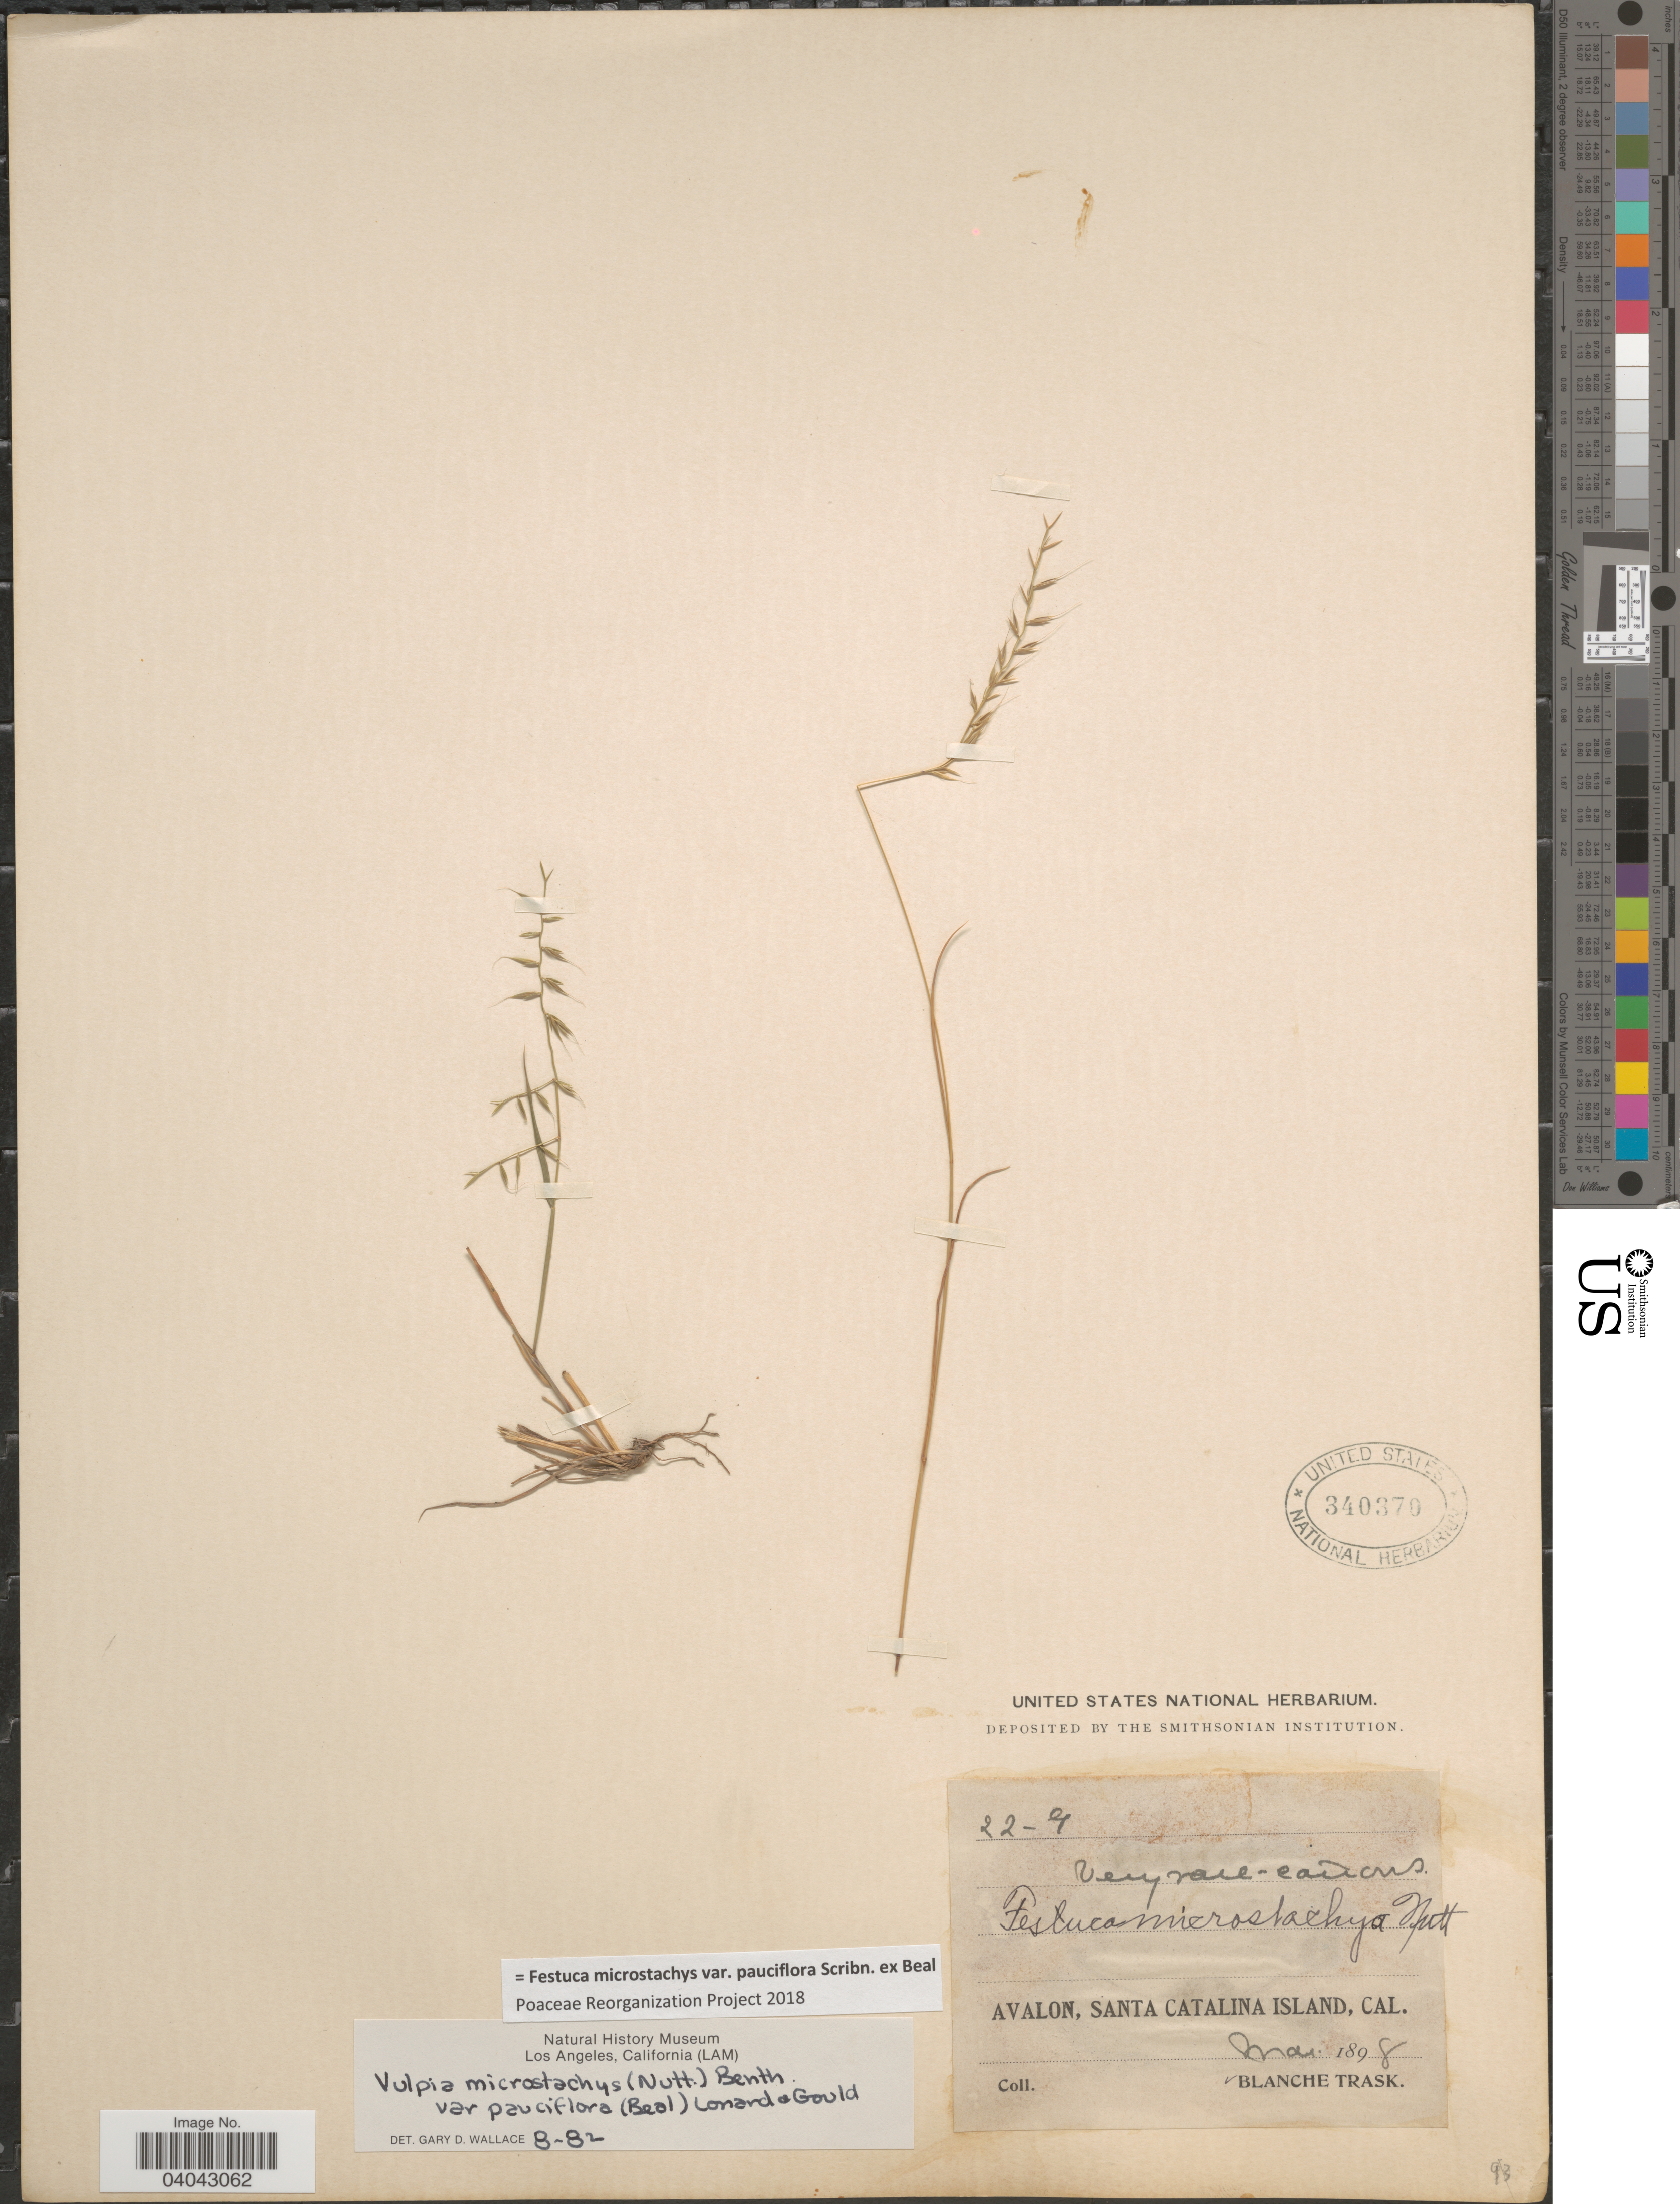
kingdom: Plantae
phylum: Tracheophyta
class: Liliopsida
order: Poales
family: Poaceae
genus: Festuca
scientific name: Festuca microstachys var. pauciflora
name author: Scribn. ex W.J. Beal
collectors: B. Trask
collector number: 22-9*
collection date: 1898-05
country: United States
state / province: California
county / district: Los Angeles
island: Santa Catalina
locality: Avalon, Santa Catalina Island.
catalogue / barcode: US 340370